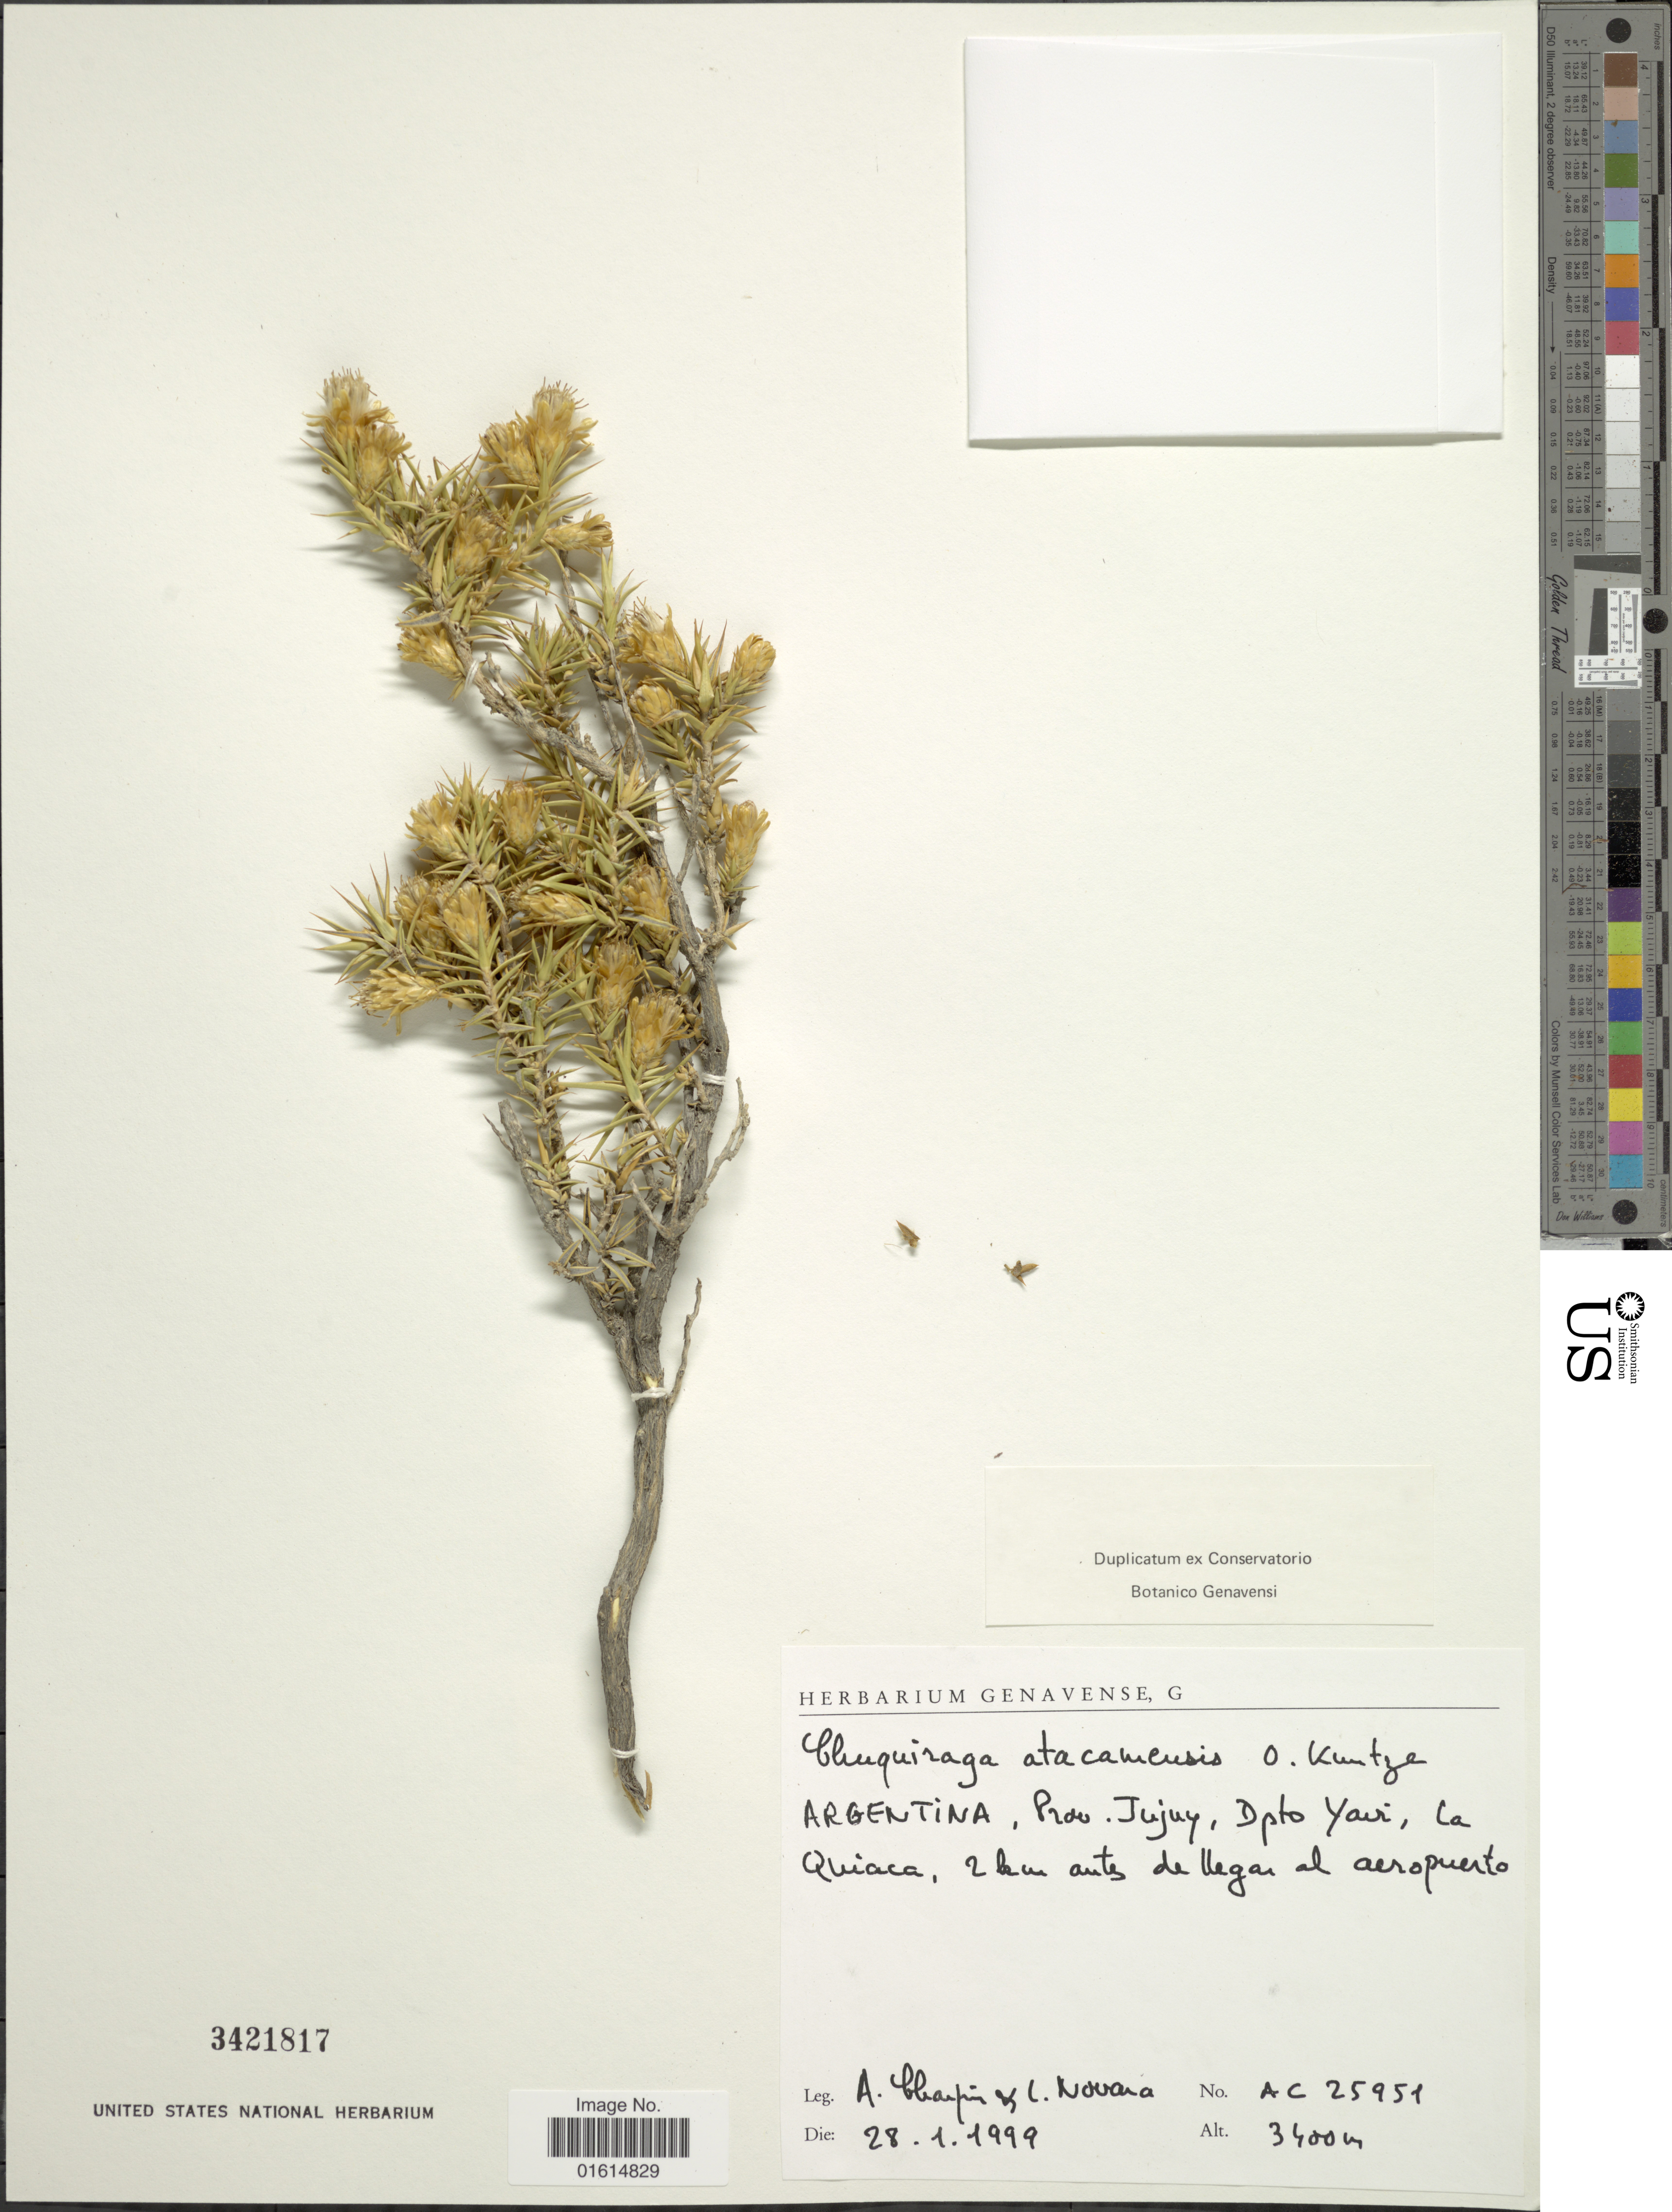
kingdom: Plantae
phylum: Tracheophyta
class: Magnoliopsida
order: Asterales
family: Asteraceae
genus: Chuquiraga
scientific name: Chuquiraga atacamensis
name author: Kuntze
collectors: A. Charpin & L. Novara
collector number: AC25951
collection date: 1999-01-28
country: Argentina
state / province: Jujuy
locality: Prov. Jujuy, Dpto Yair, La Quiaca, 2 km antes de llegar al aeropuerto.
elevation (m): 3400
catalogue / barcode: US 3421817